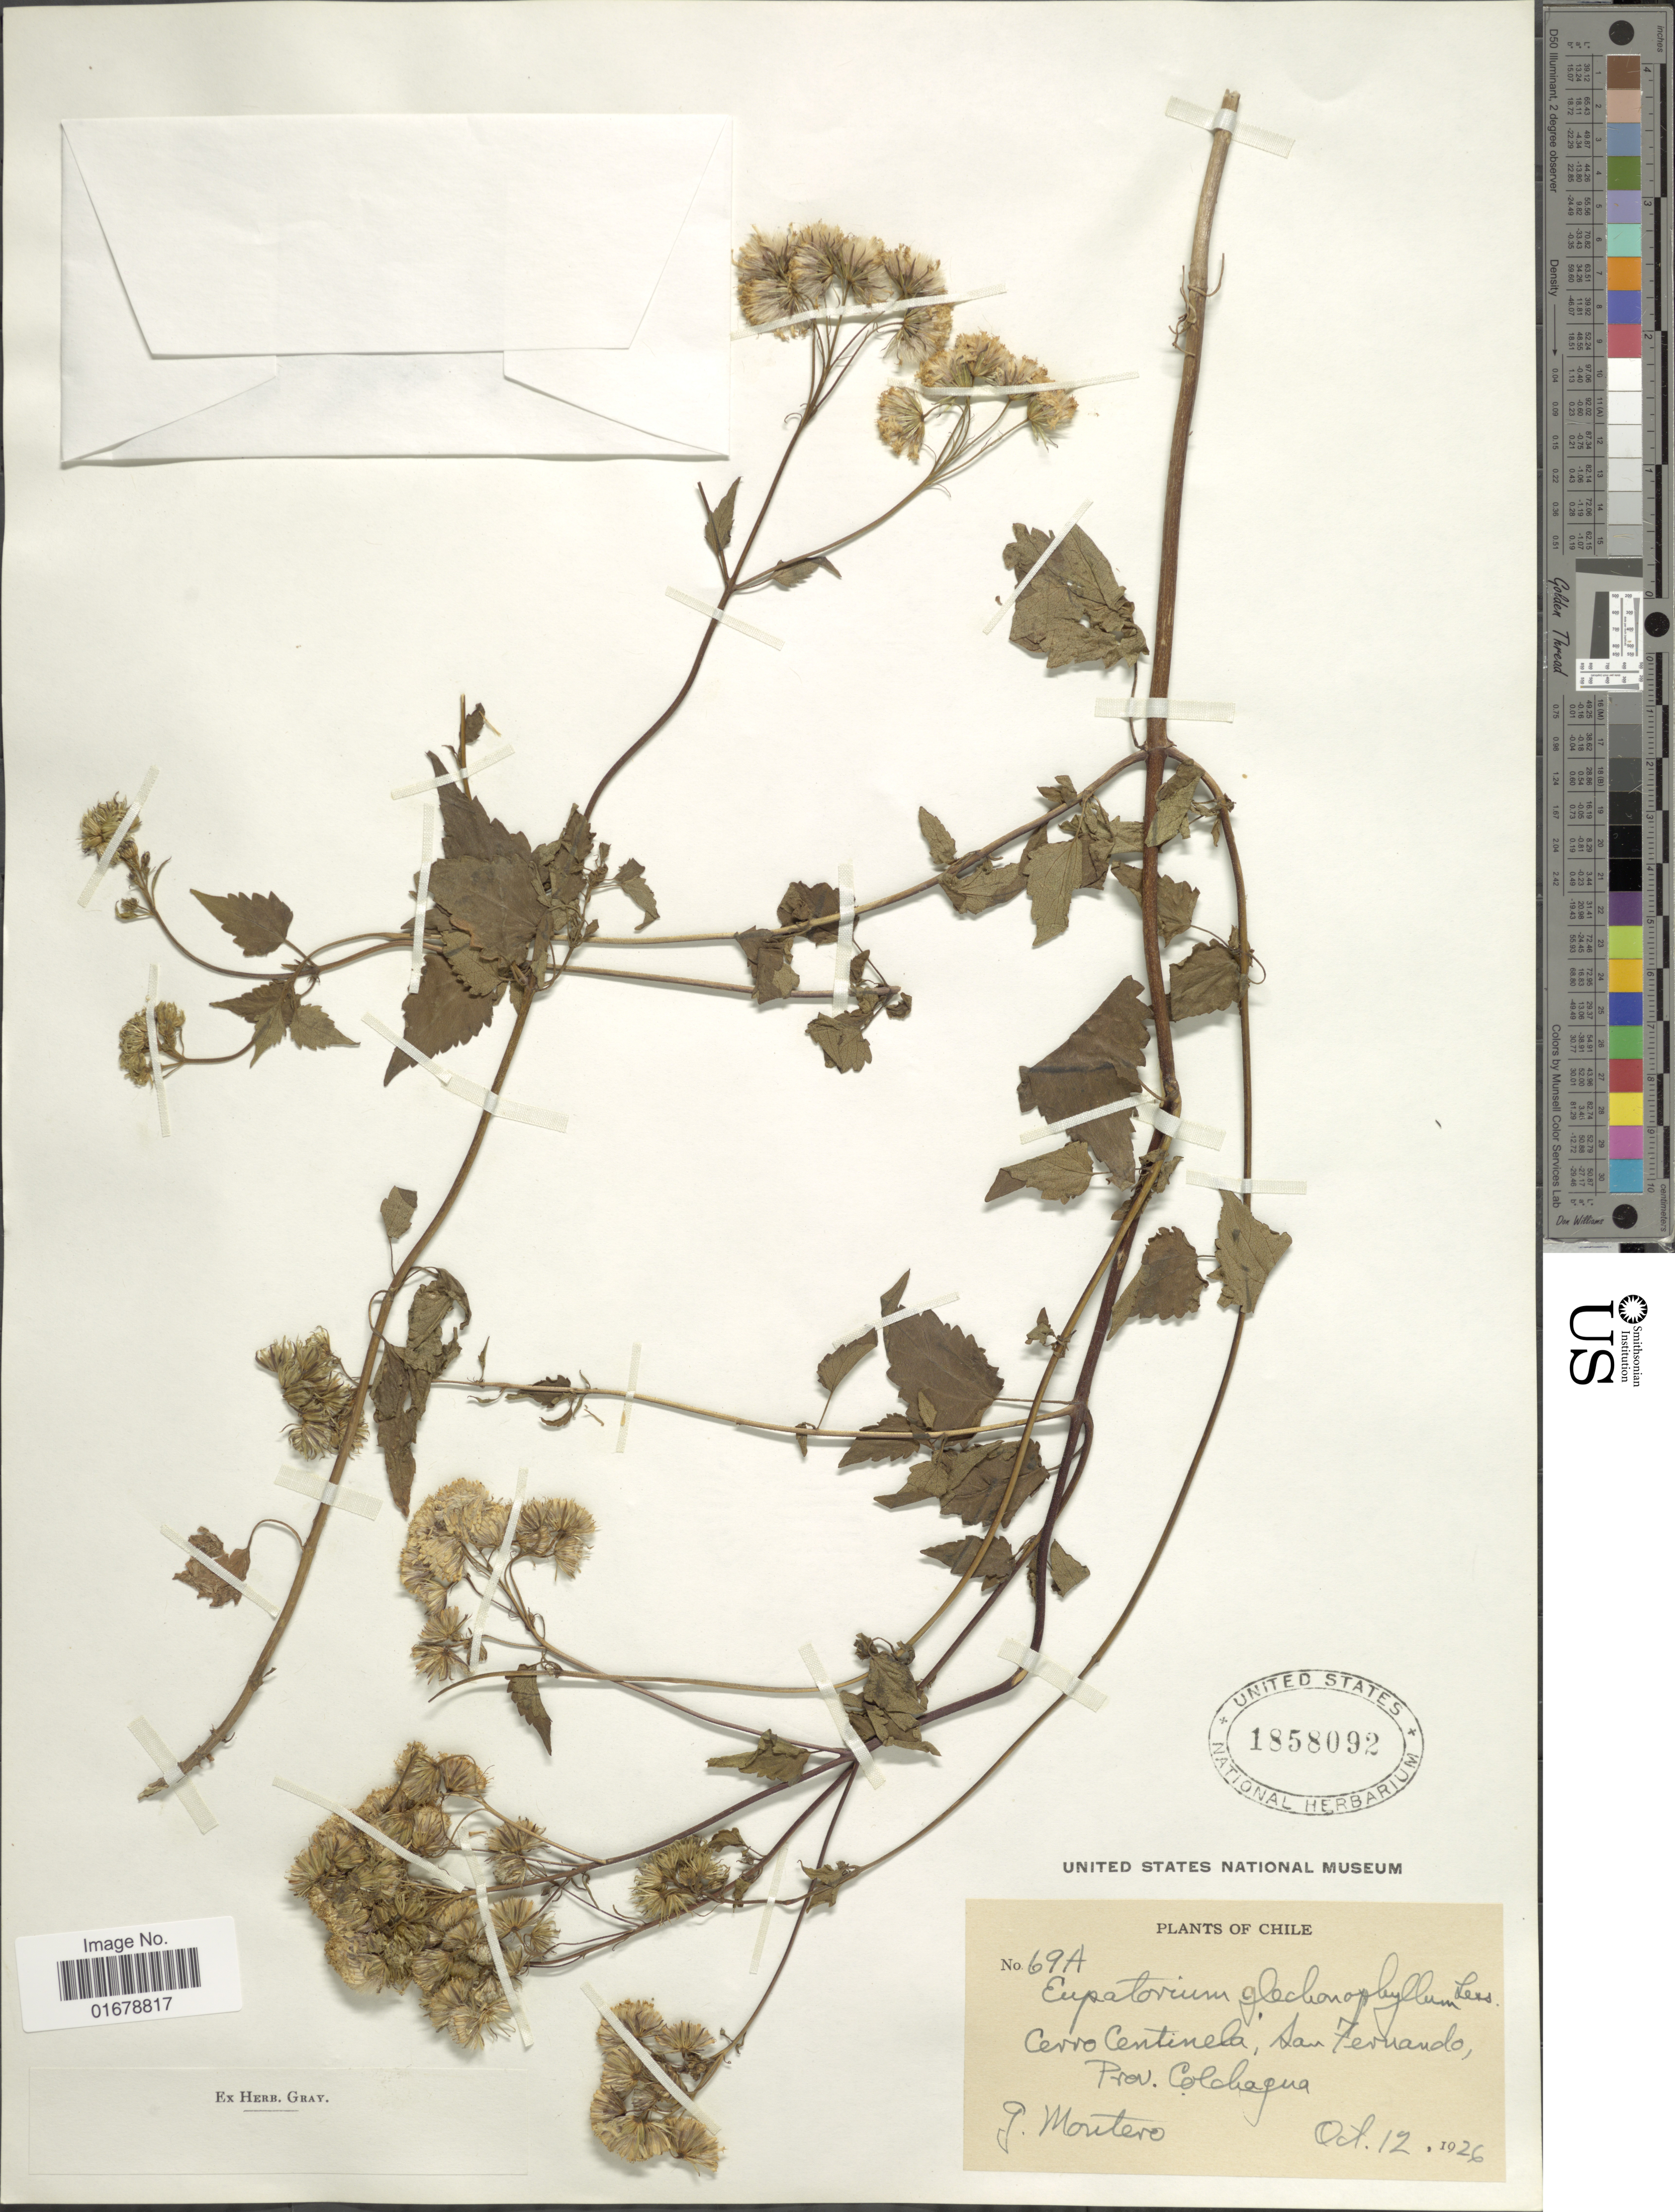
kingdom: Plantae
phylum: Tracheophyta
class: Magnoliopsida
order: Asterales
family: Asteraceae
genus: Ageratina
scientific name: Ageratina glechonophylla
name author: (Less.) R.M. King & H. Rob.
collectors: G. Montero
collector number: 69A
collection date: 1926-10-12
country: Chile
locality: Cerro Centinela, San Fernando, Prov. Colchagua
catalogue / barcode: US 1858092